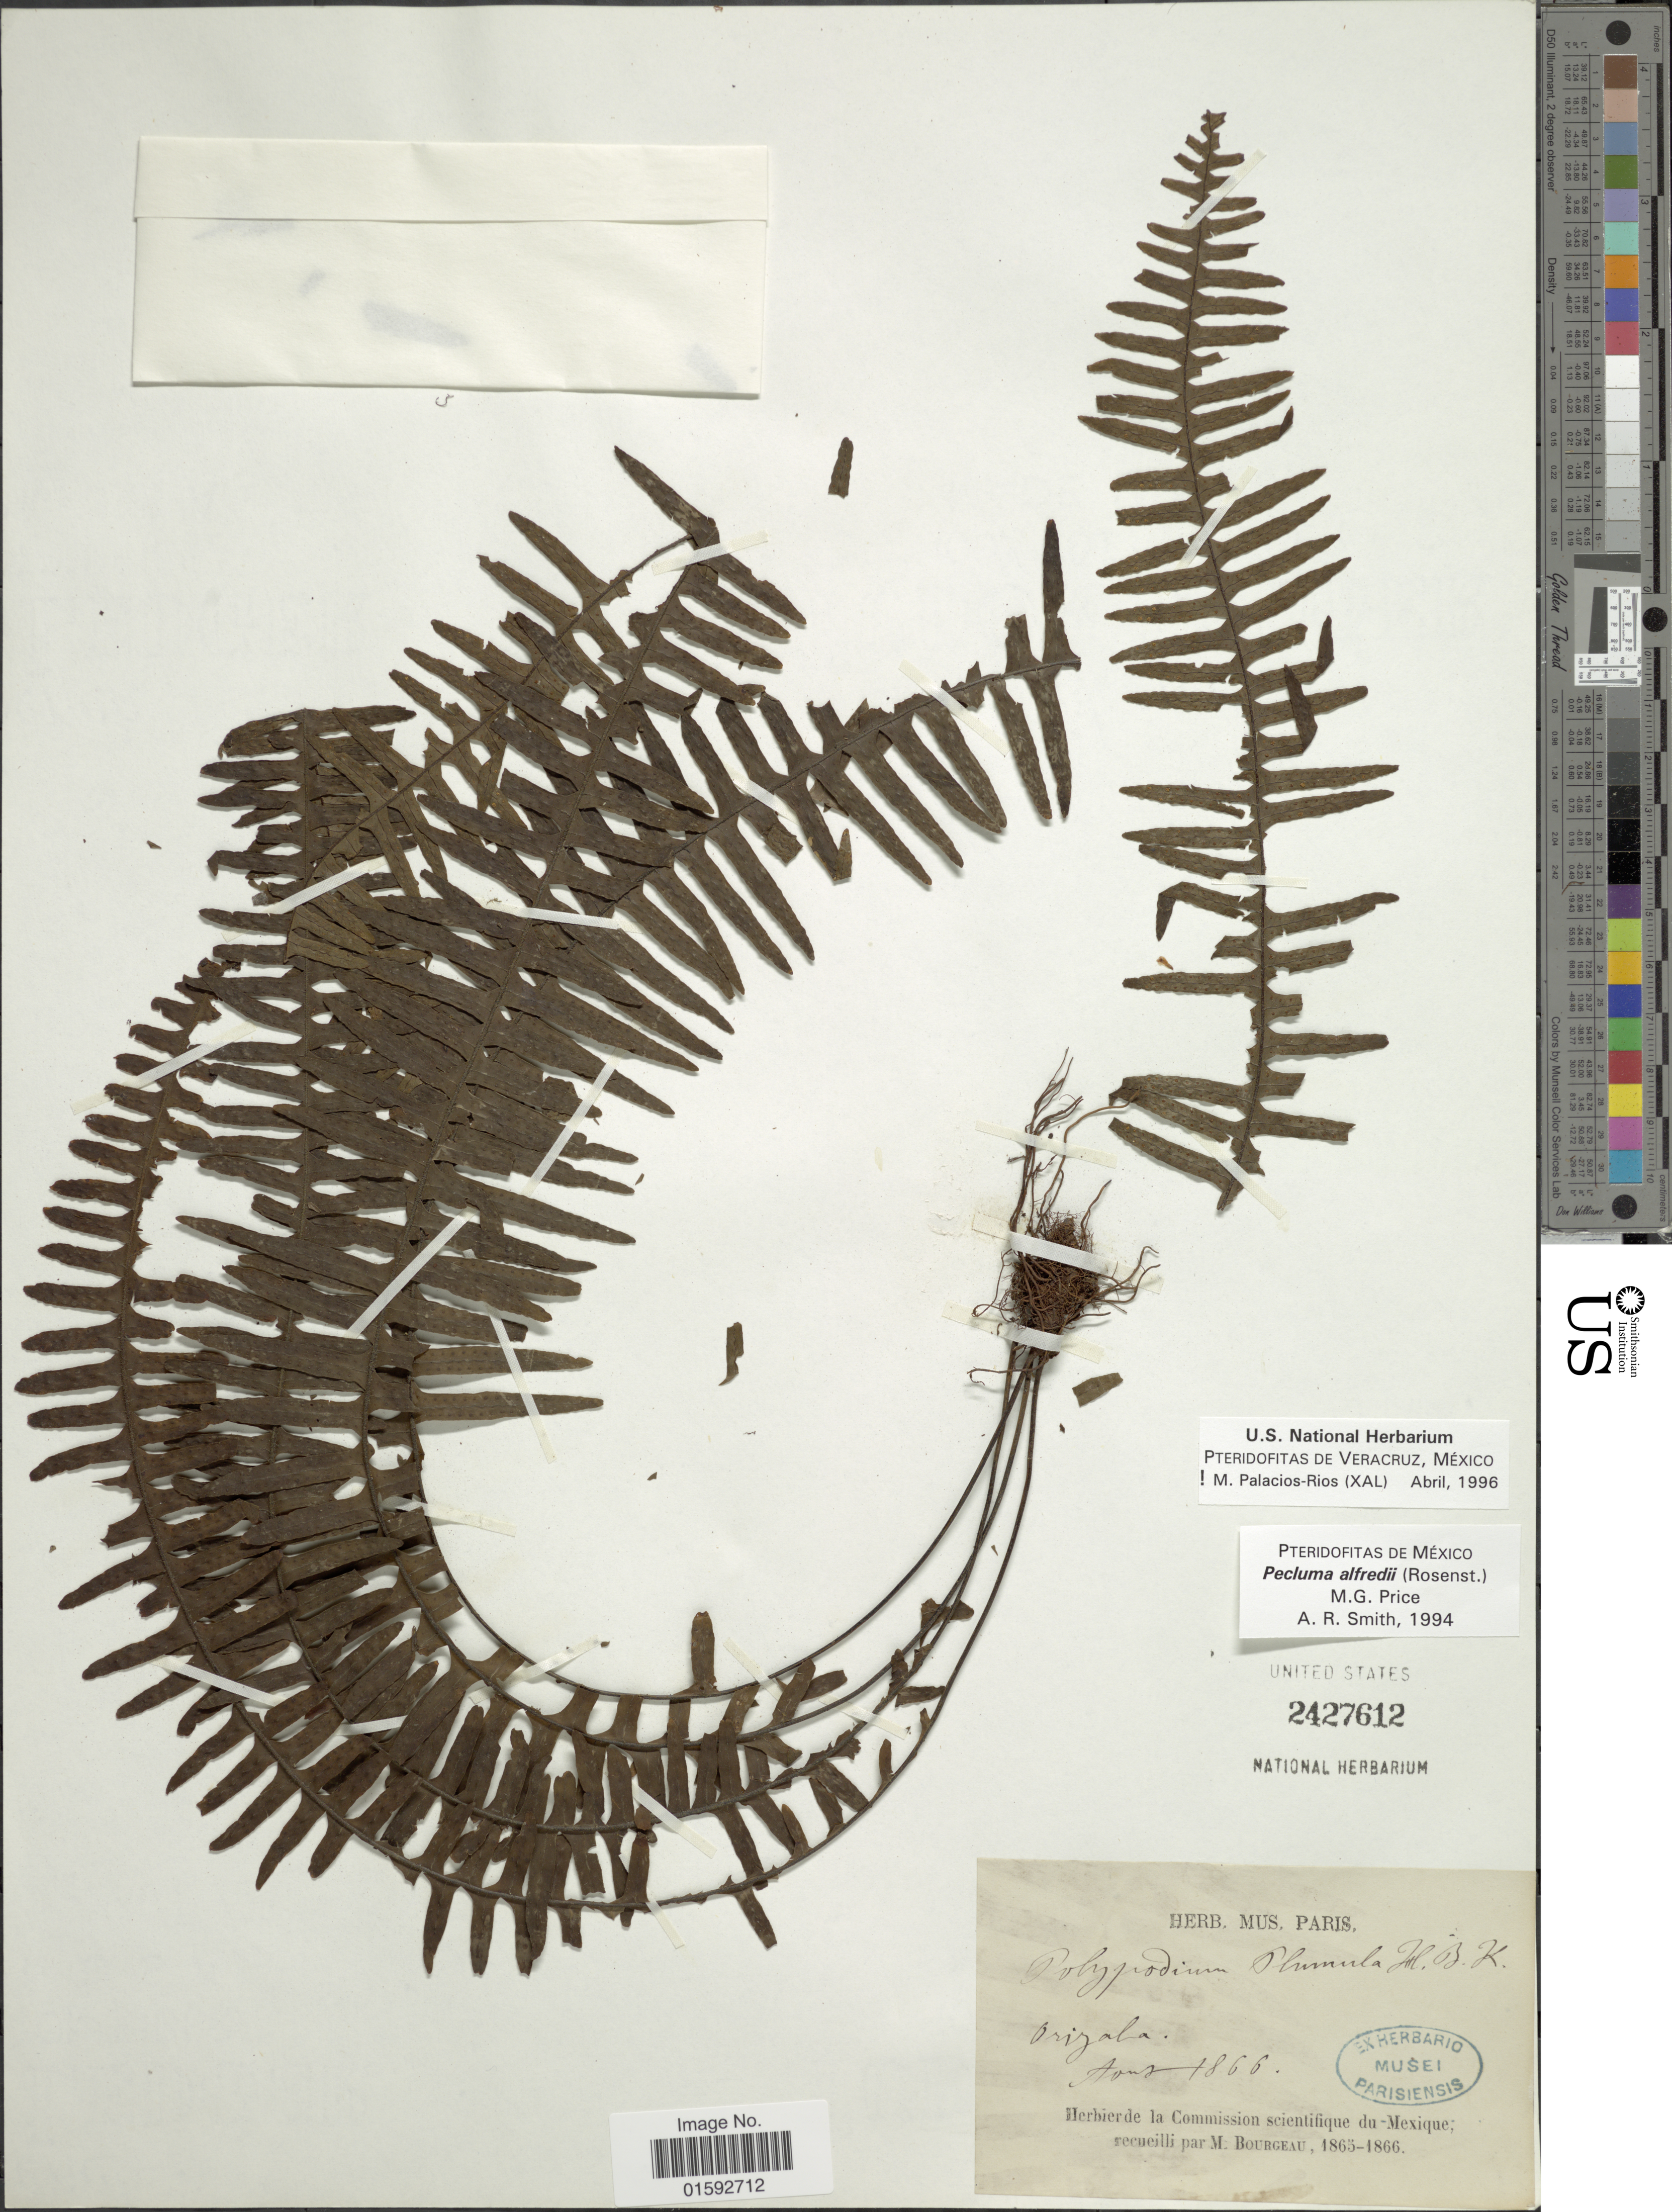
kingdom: Plantae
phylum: Tracheophyta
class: Polypodiopsida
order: Polypodiales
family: Polypodiaceae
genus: Pecluma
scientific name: Pecluma alfredii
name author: (Rosenst.) M.G. Price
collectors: M. Bourgeau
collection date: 1866-08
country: Mexico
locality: Orizaba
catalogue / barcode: US 2427612